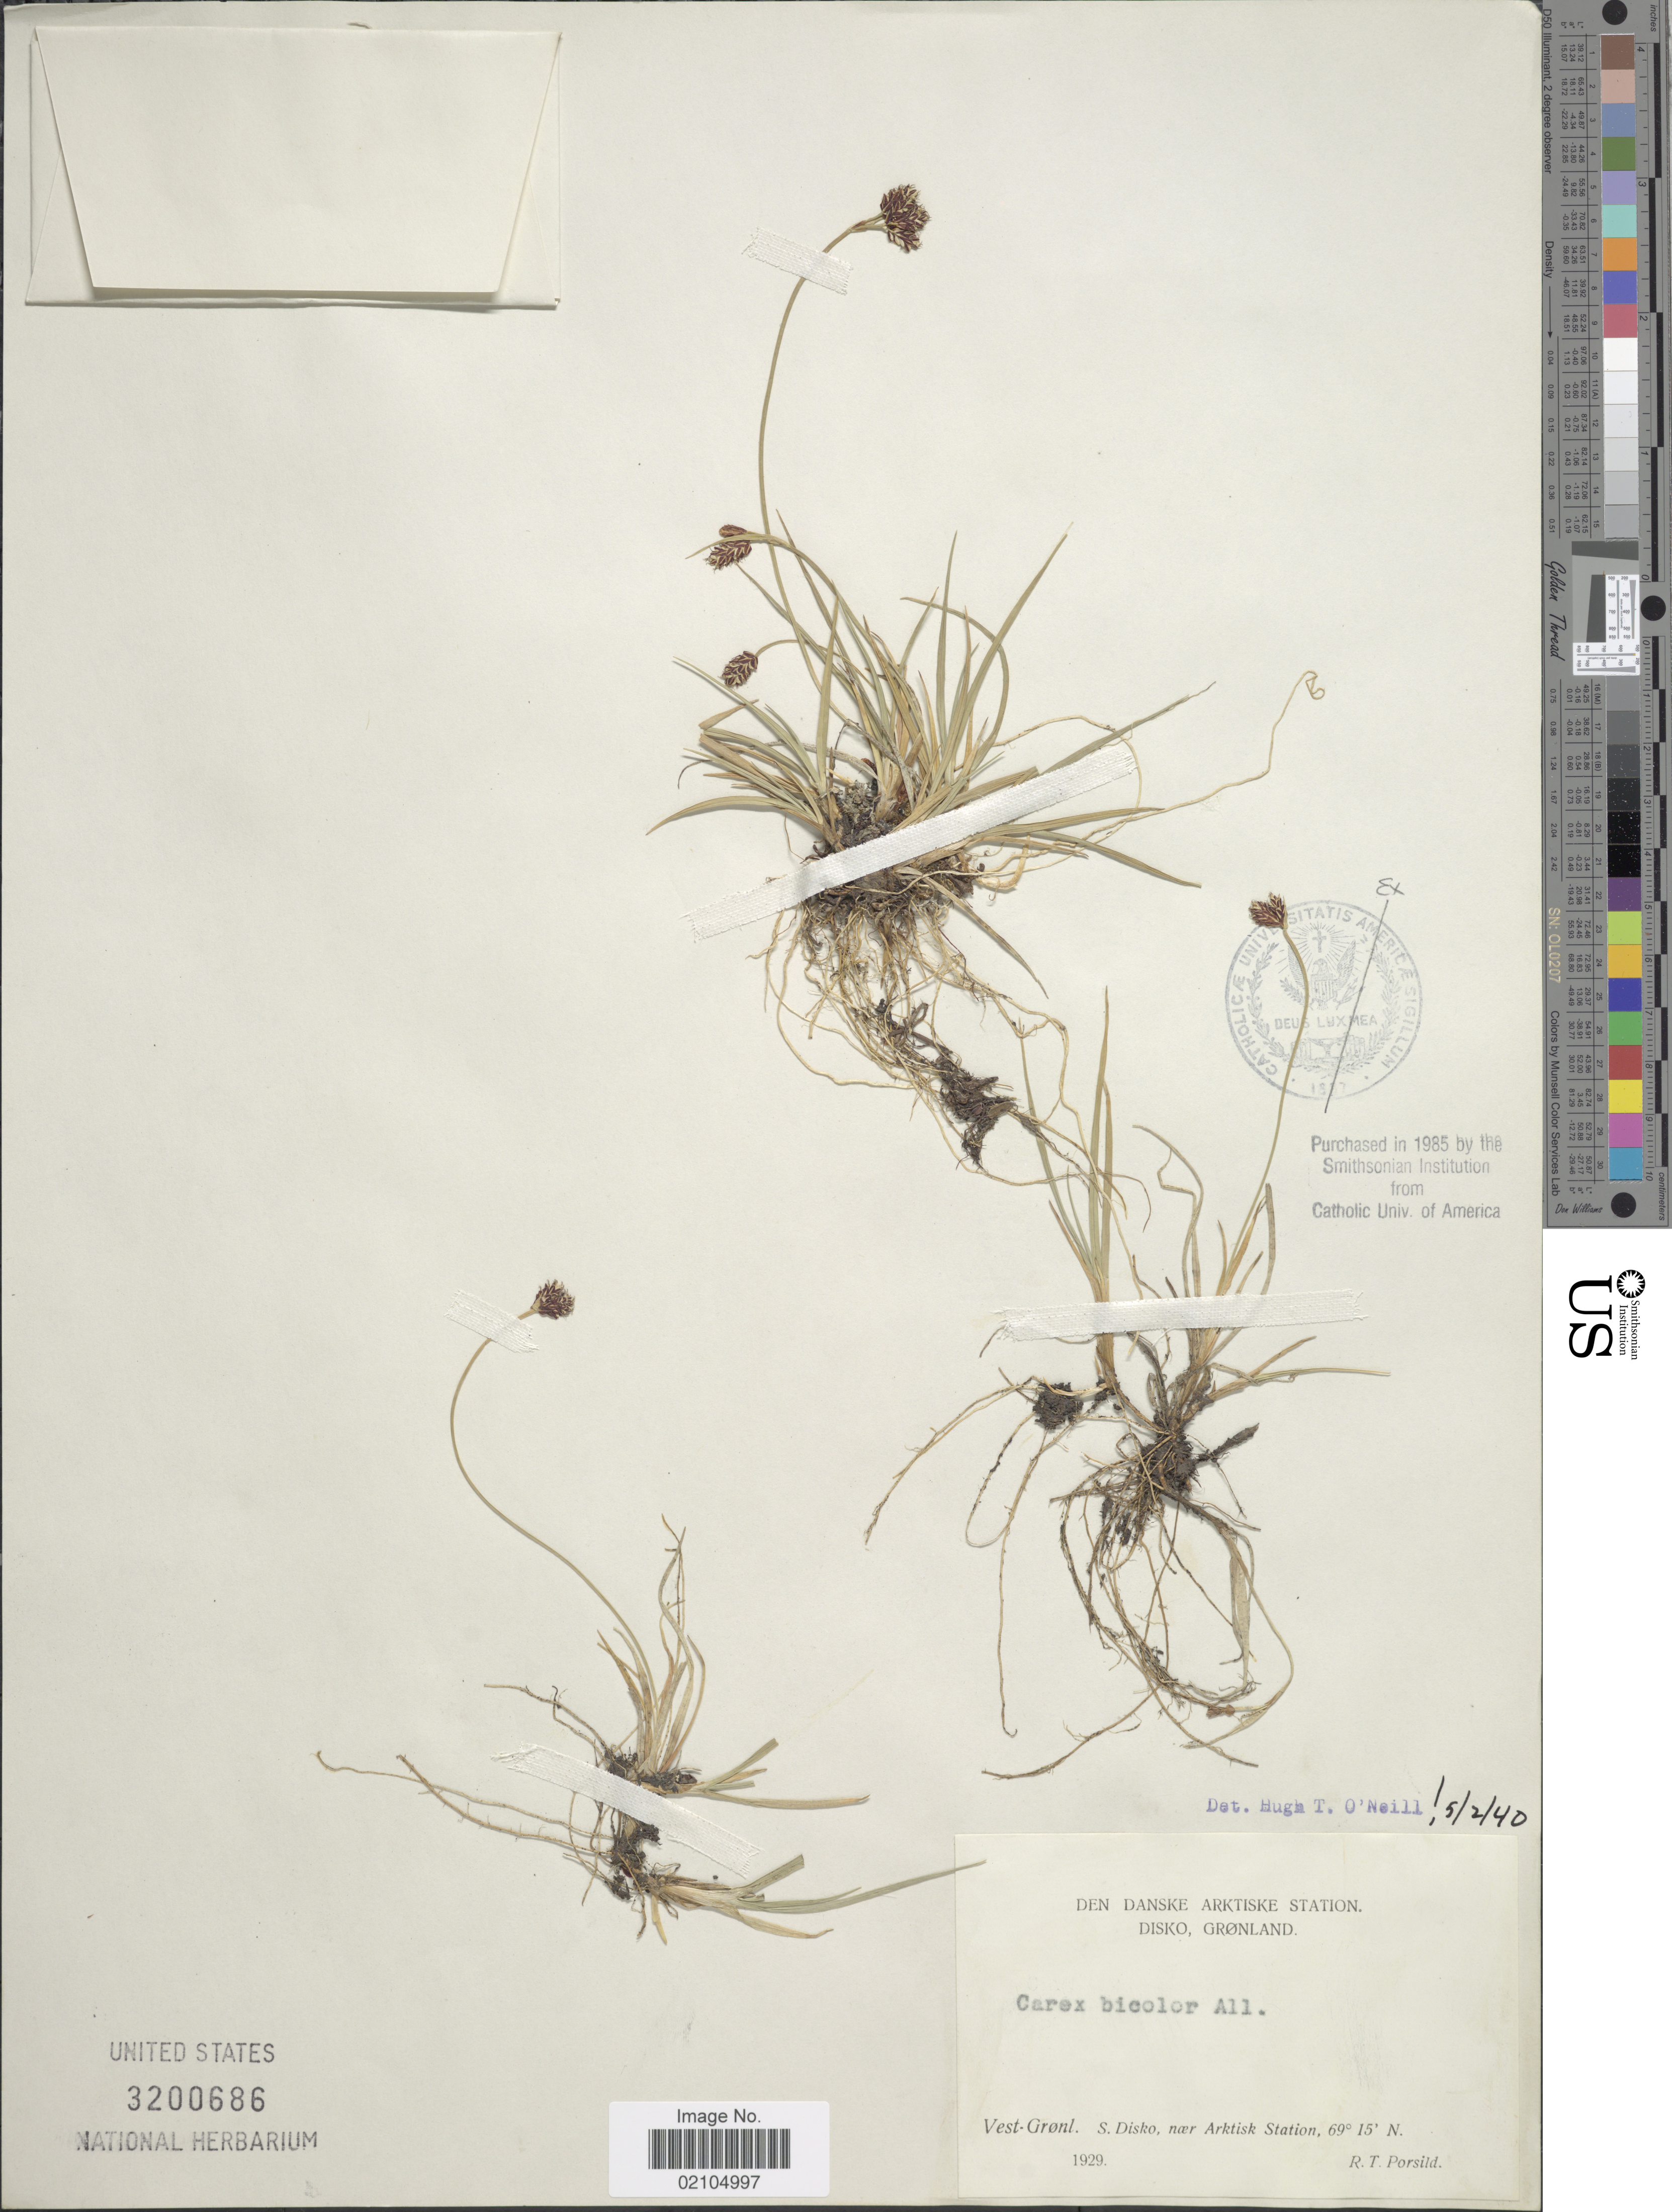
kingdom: Plantae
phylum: Tracheophyta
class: Liliopsida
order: Poales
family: Cyperaceae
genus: Carex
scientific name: Carex bicolor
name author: Bellardi ex All.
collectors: R. T. Porsild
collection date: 1929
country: Greenland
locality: Den Danske Arktiske Station. Disko, Gronland. Vest-Gronl. S. Disko, near Arktisk Station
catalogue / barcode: US 3200686